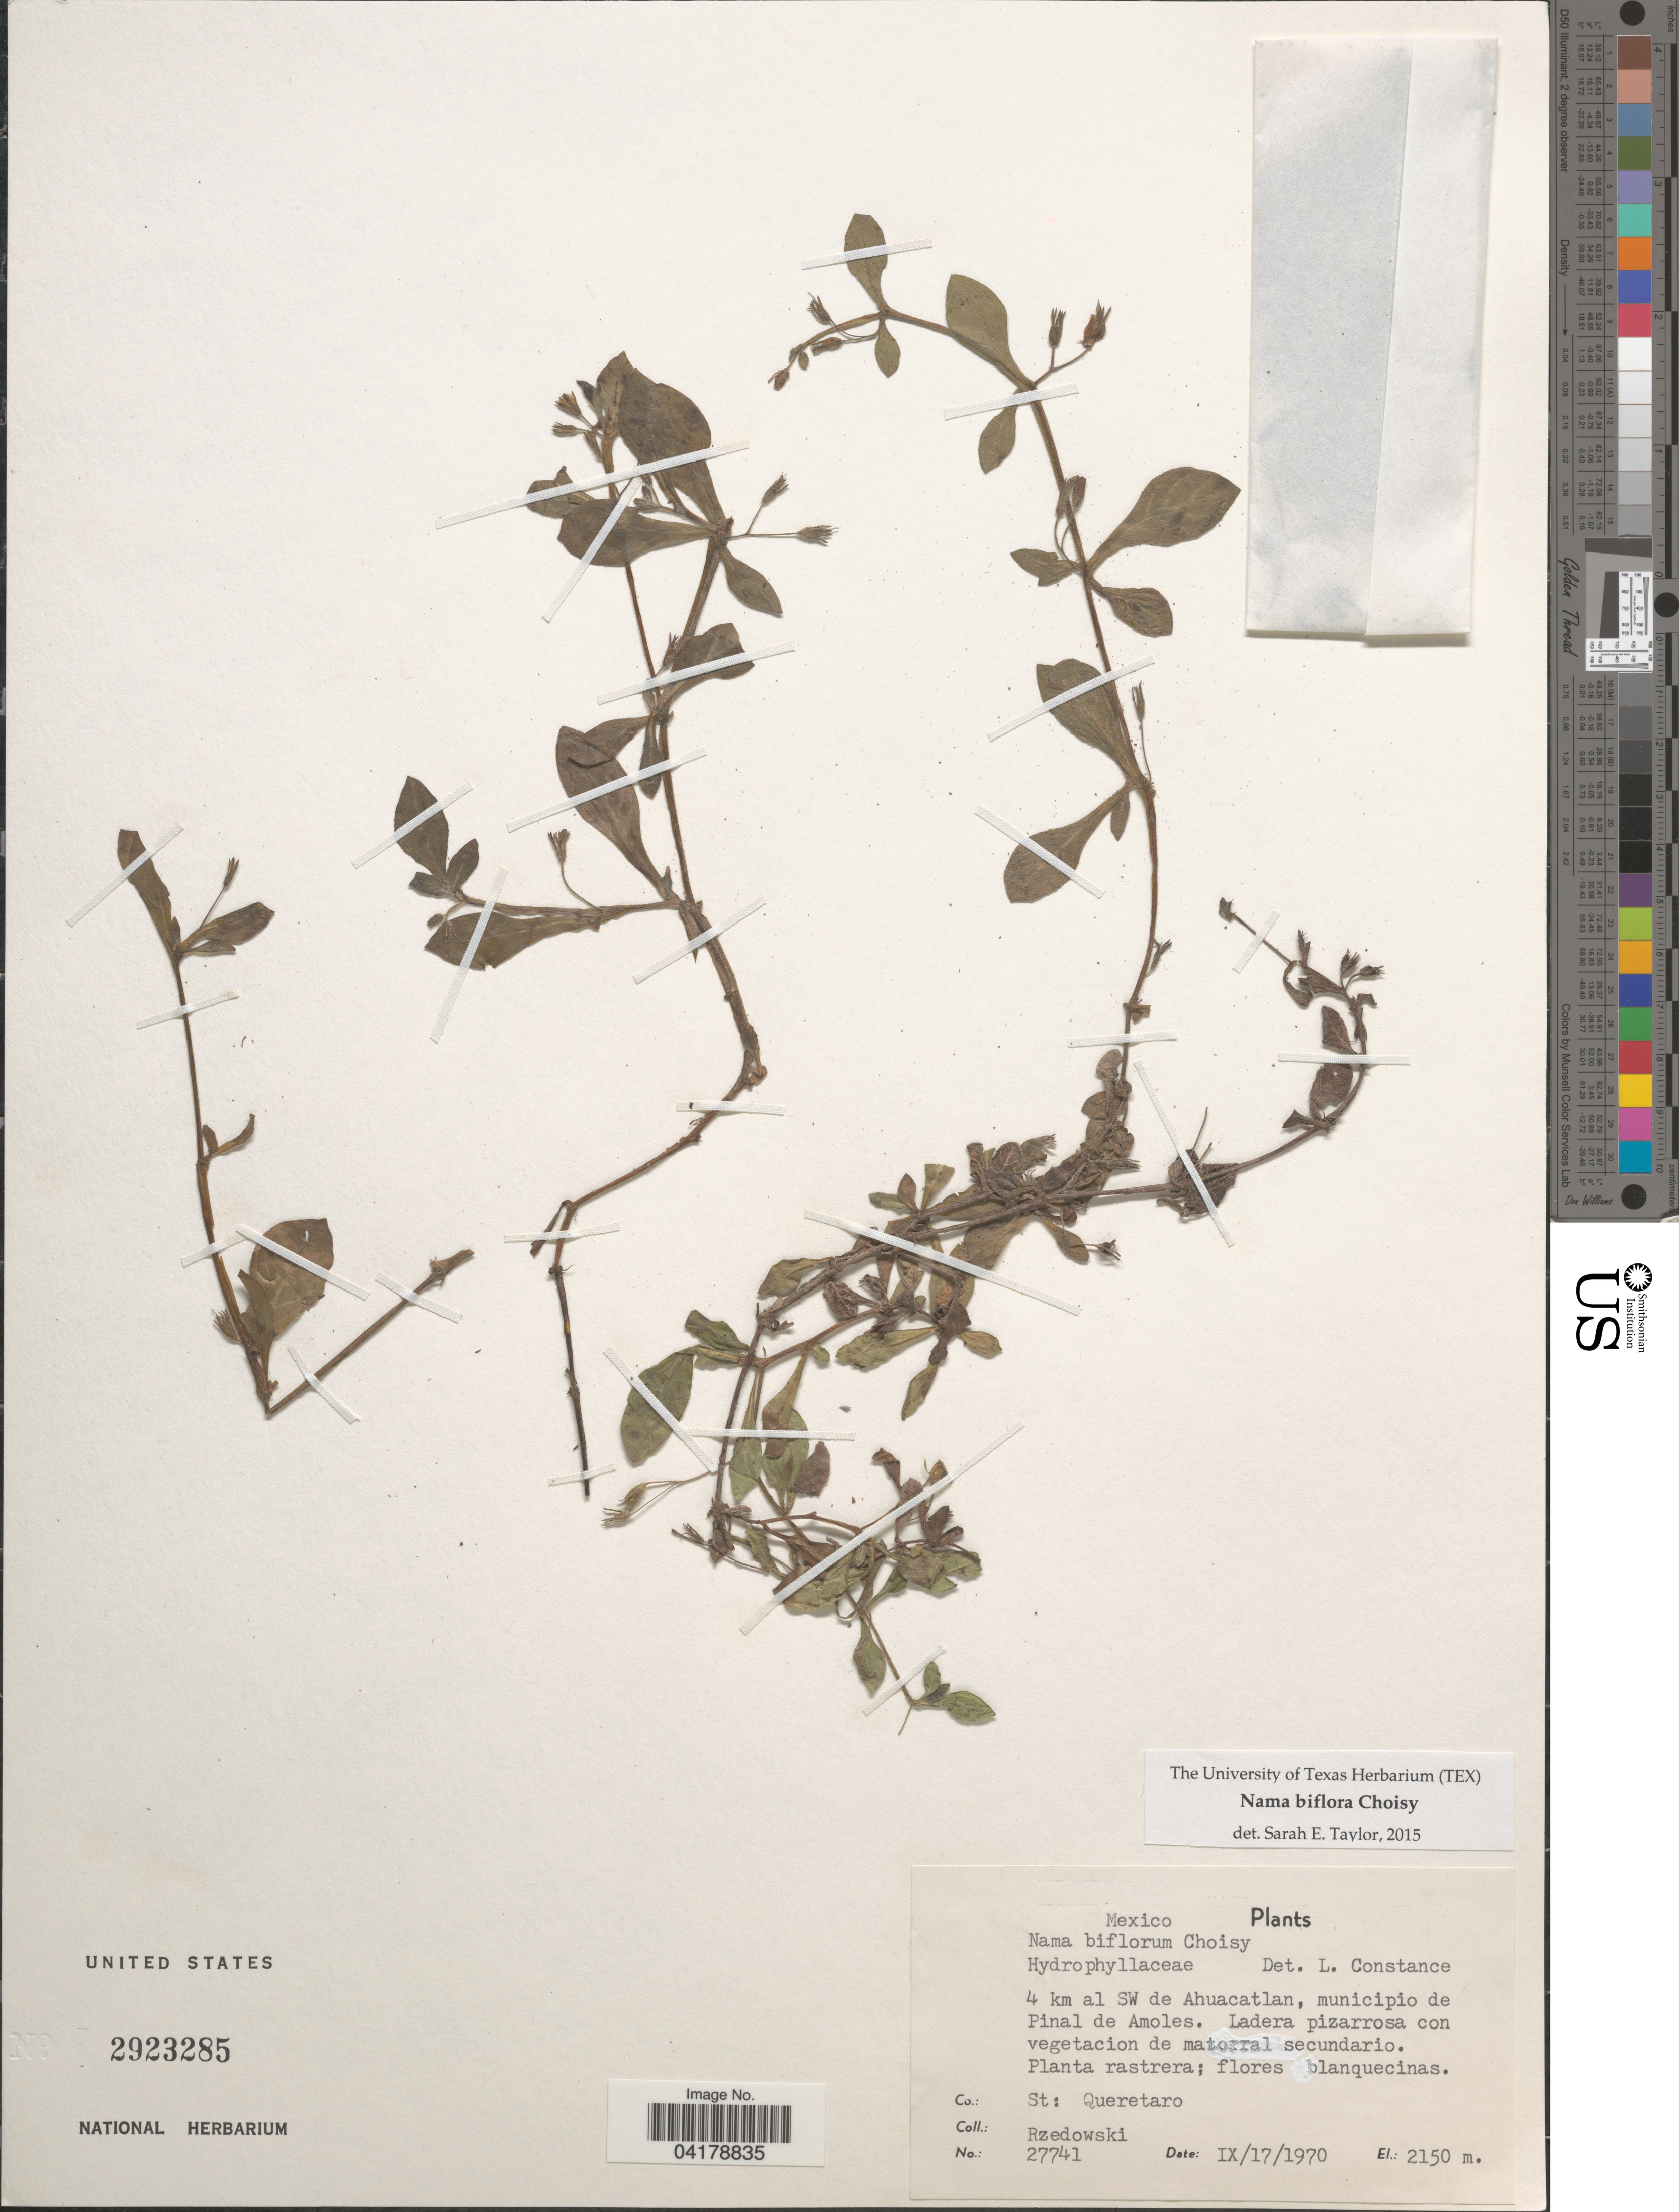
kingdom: Plantae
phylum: Tracheophyta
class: Magnoliopsida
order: Boraginales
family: Namaceae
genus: Nama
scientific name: Nama biflora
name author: Choisy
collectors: Rzedowski, --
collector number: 27741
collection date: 1970-09-17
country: Mexico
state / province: Querétaro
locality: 4 km al SW de Ahuacatlan, municipio de Pinal de Amoles.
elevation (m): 2150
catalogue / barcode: US 2923285